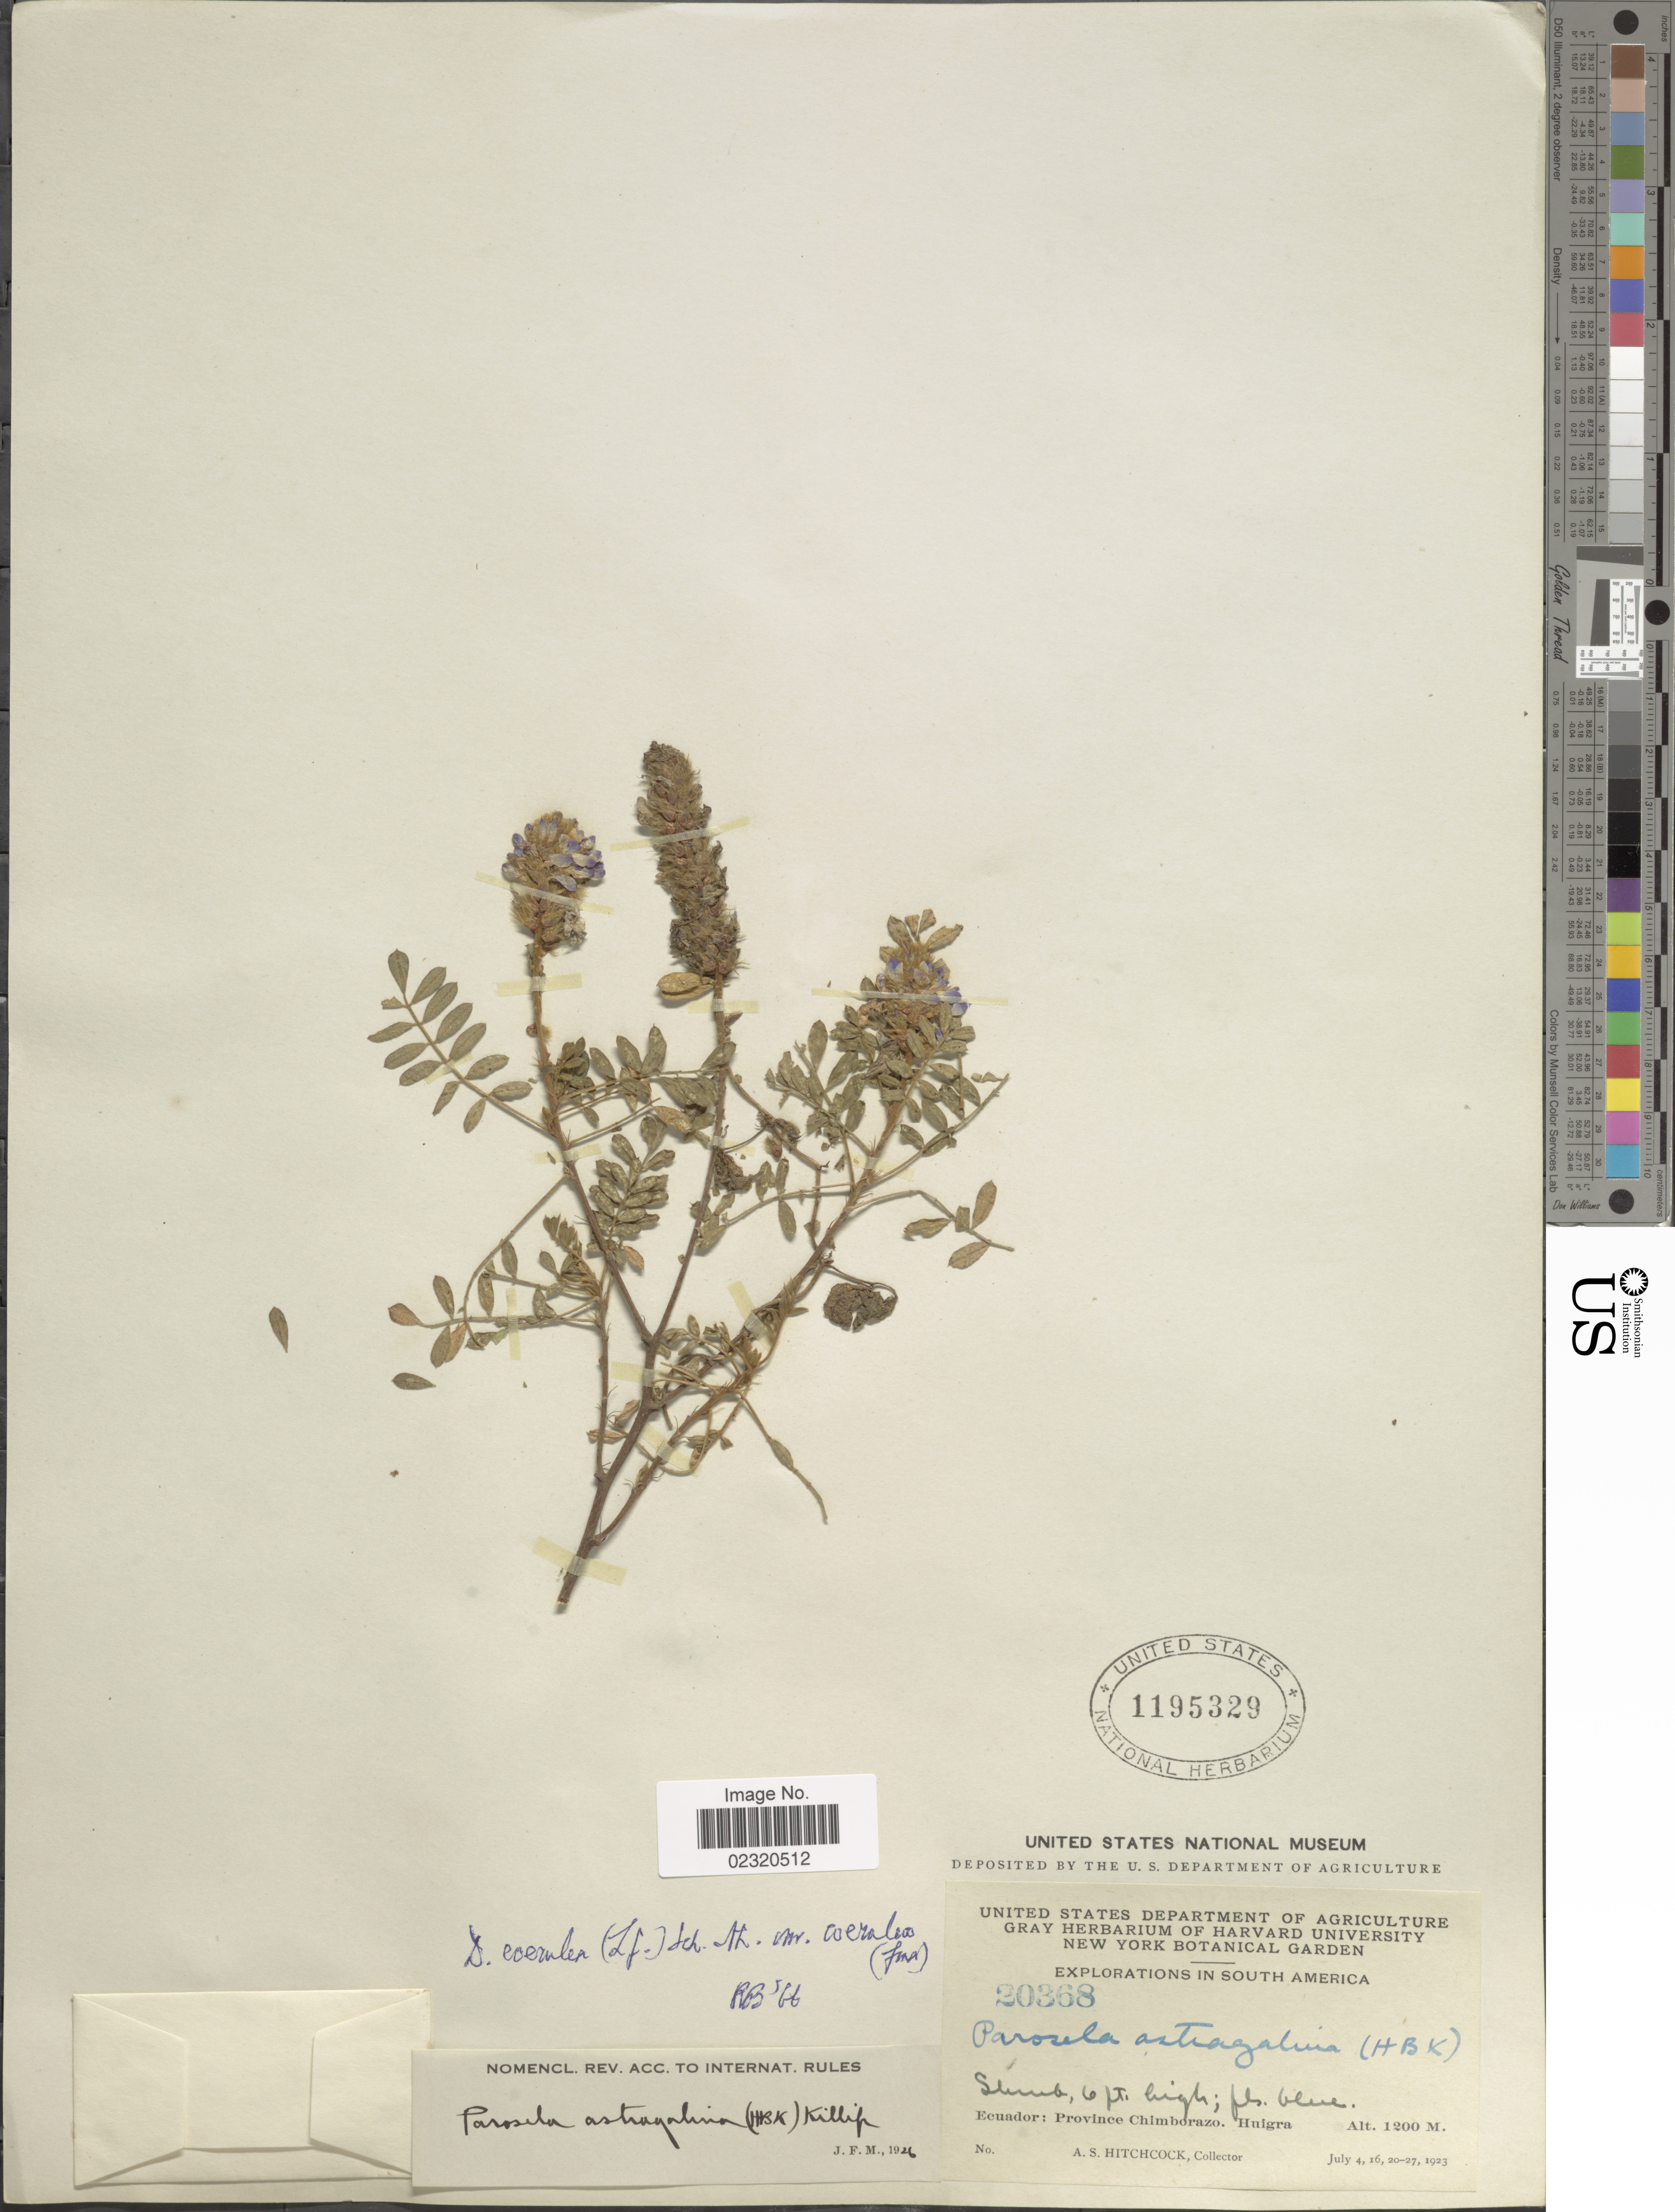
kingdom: Plantae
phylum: Tracheophyta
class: Magnoliopsida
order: Fabales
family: Fabaceae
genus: Dalea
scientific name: Dalea coerulea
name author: (L. f.) Schinz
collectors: A. S. Hitchcock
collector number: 20368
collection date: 1923-07-04/1923-07-27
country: Ecuador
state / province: Chimborazo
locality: Huigra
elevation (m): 1200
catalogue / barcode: US 1195329